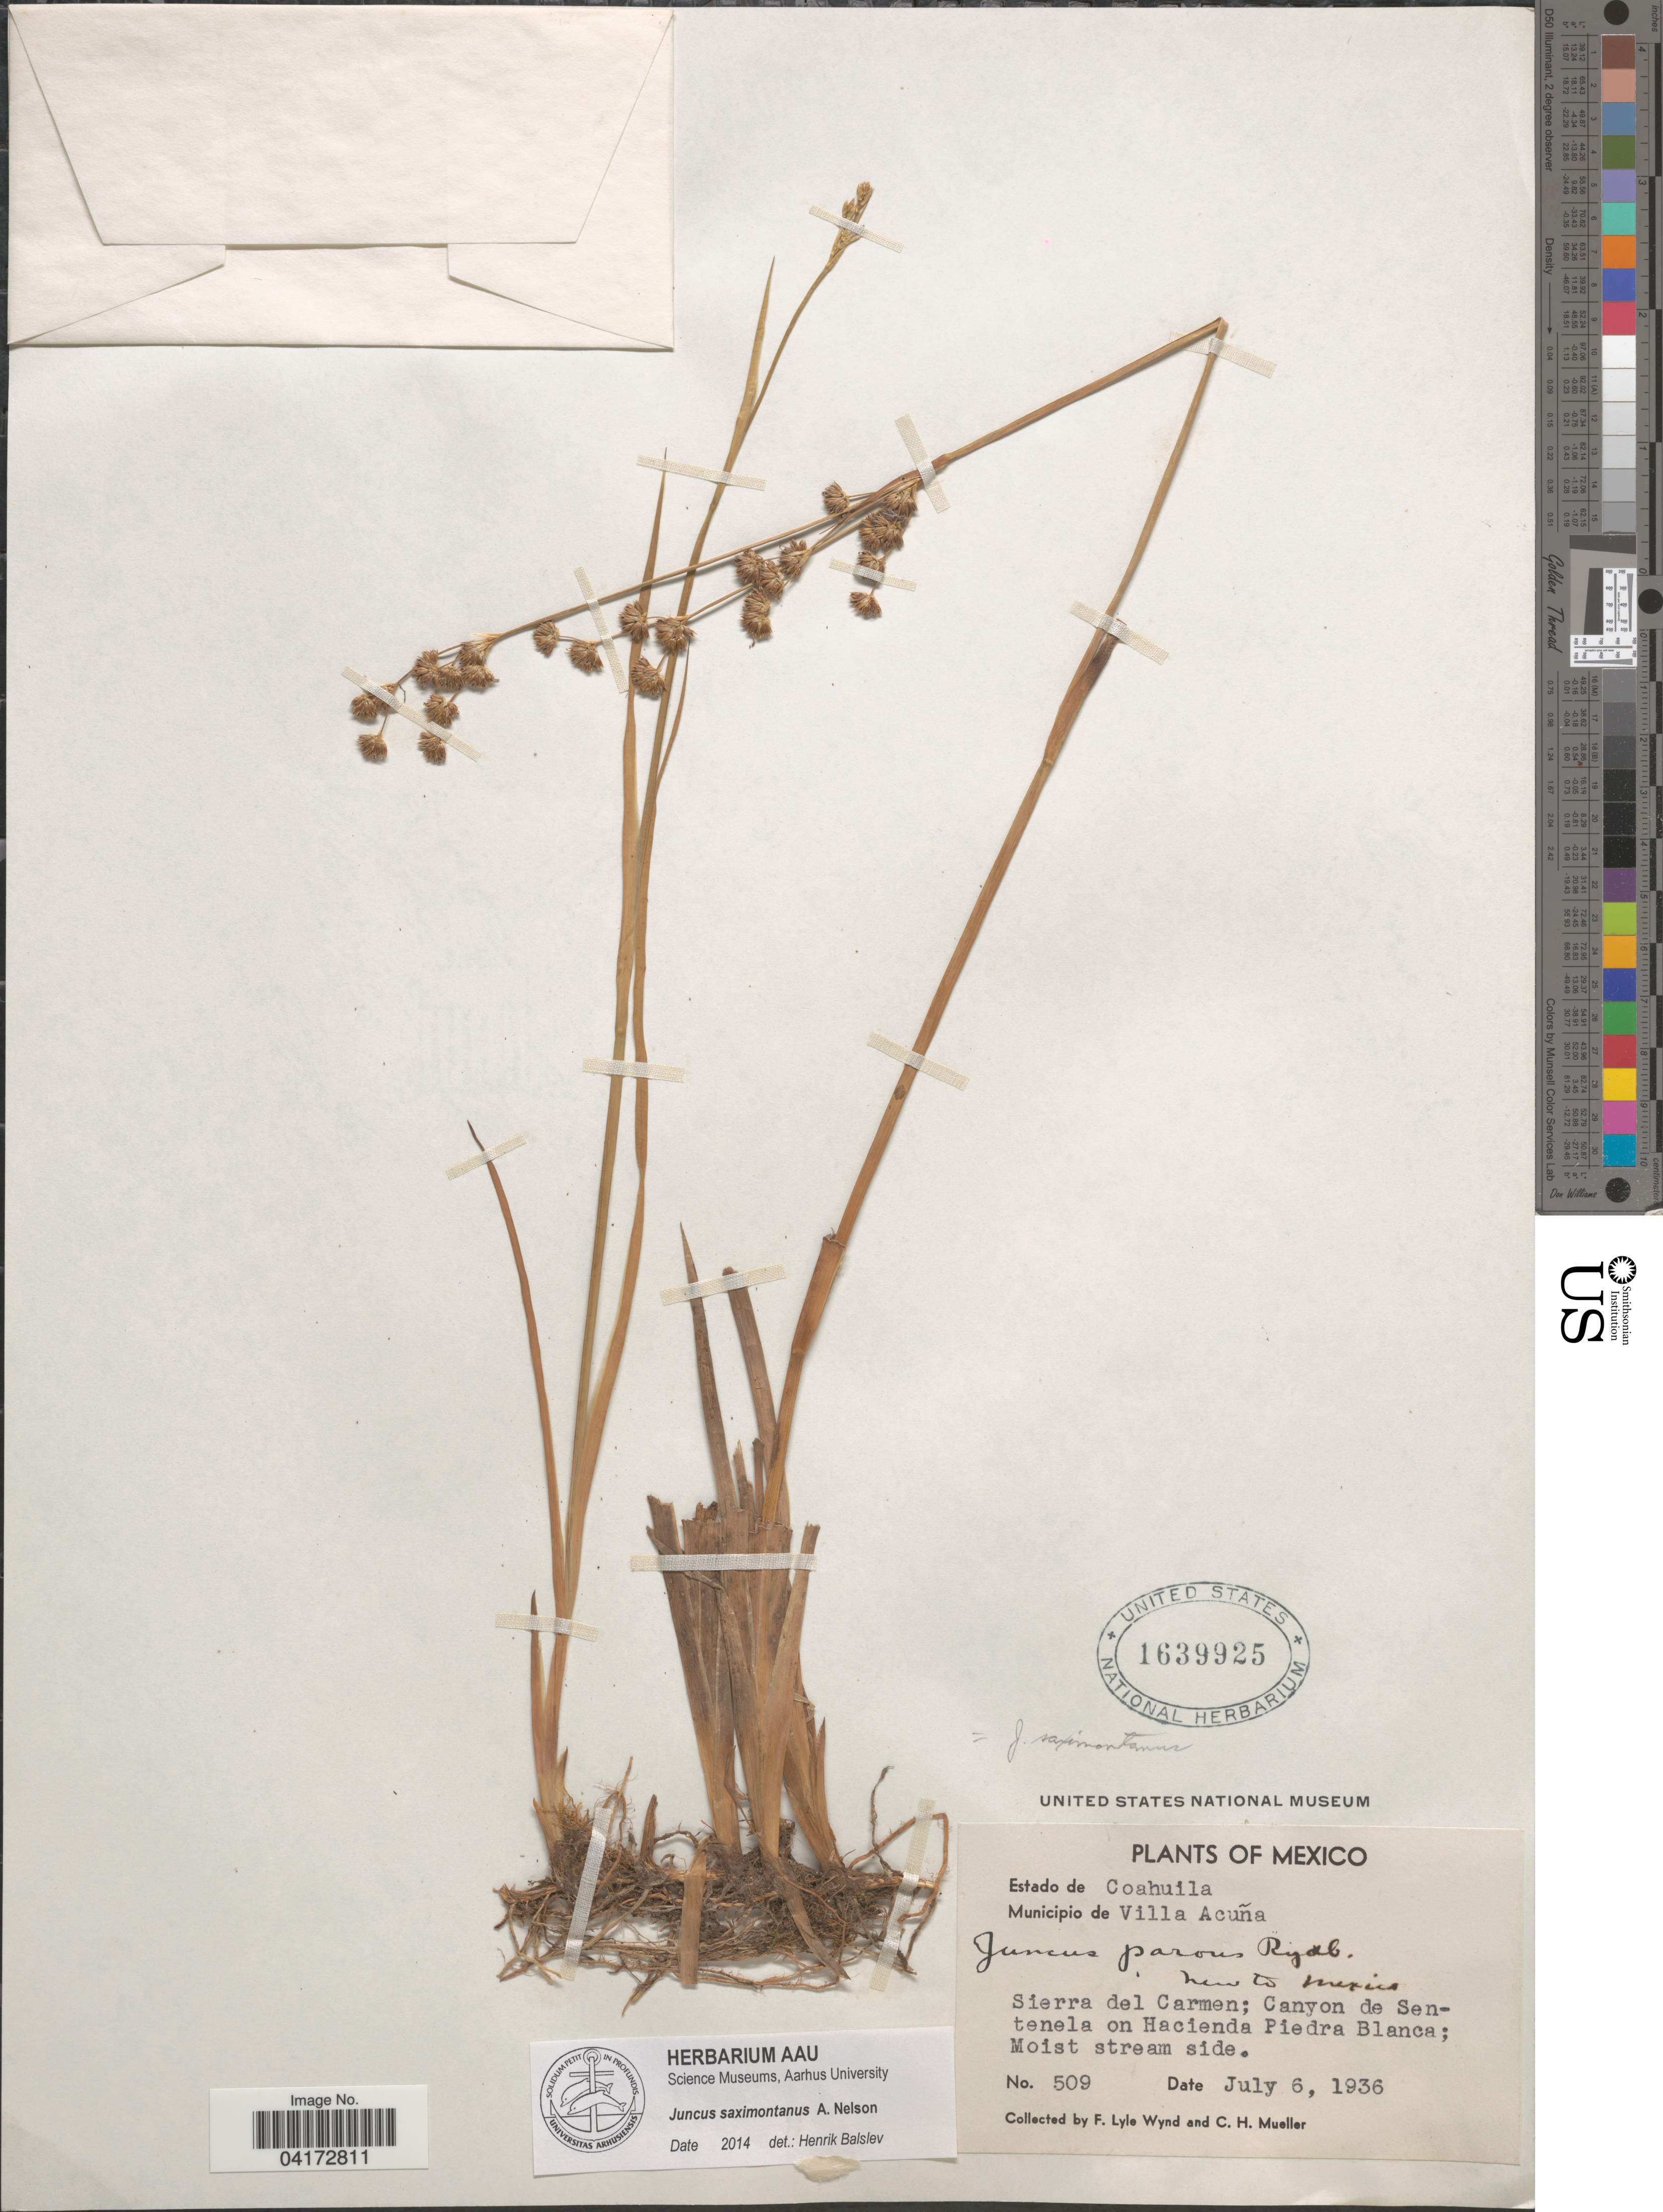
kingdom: Plantae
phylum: Tracheophyta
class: Liliopsida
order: Poales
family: Juncaceae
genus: Juncus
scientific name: Juncus saximontanus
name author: A. Nelson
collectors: F. L. Wynd & C. H. Mueller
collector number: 509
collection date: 1936-07-06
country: Mexico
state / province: Coahuila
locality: Municipio de Villa Acuña. Sierra del Carmen; Canyon de Sentenela on Hacienda Piedra Blanca.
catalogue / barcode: US 1639925